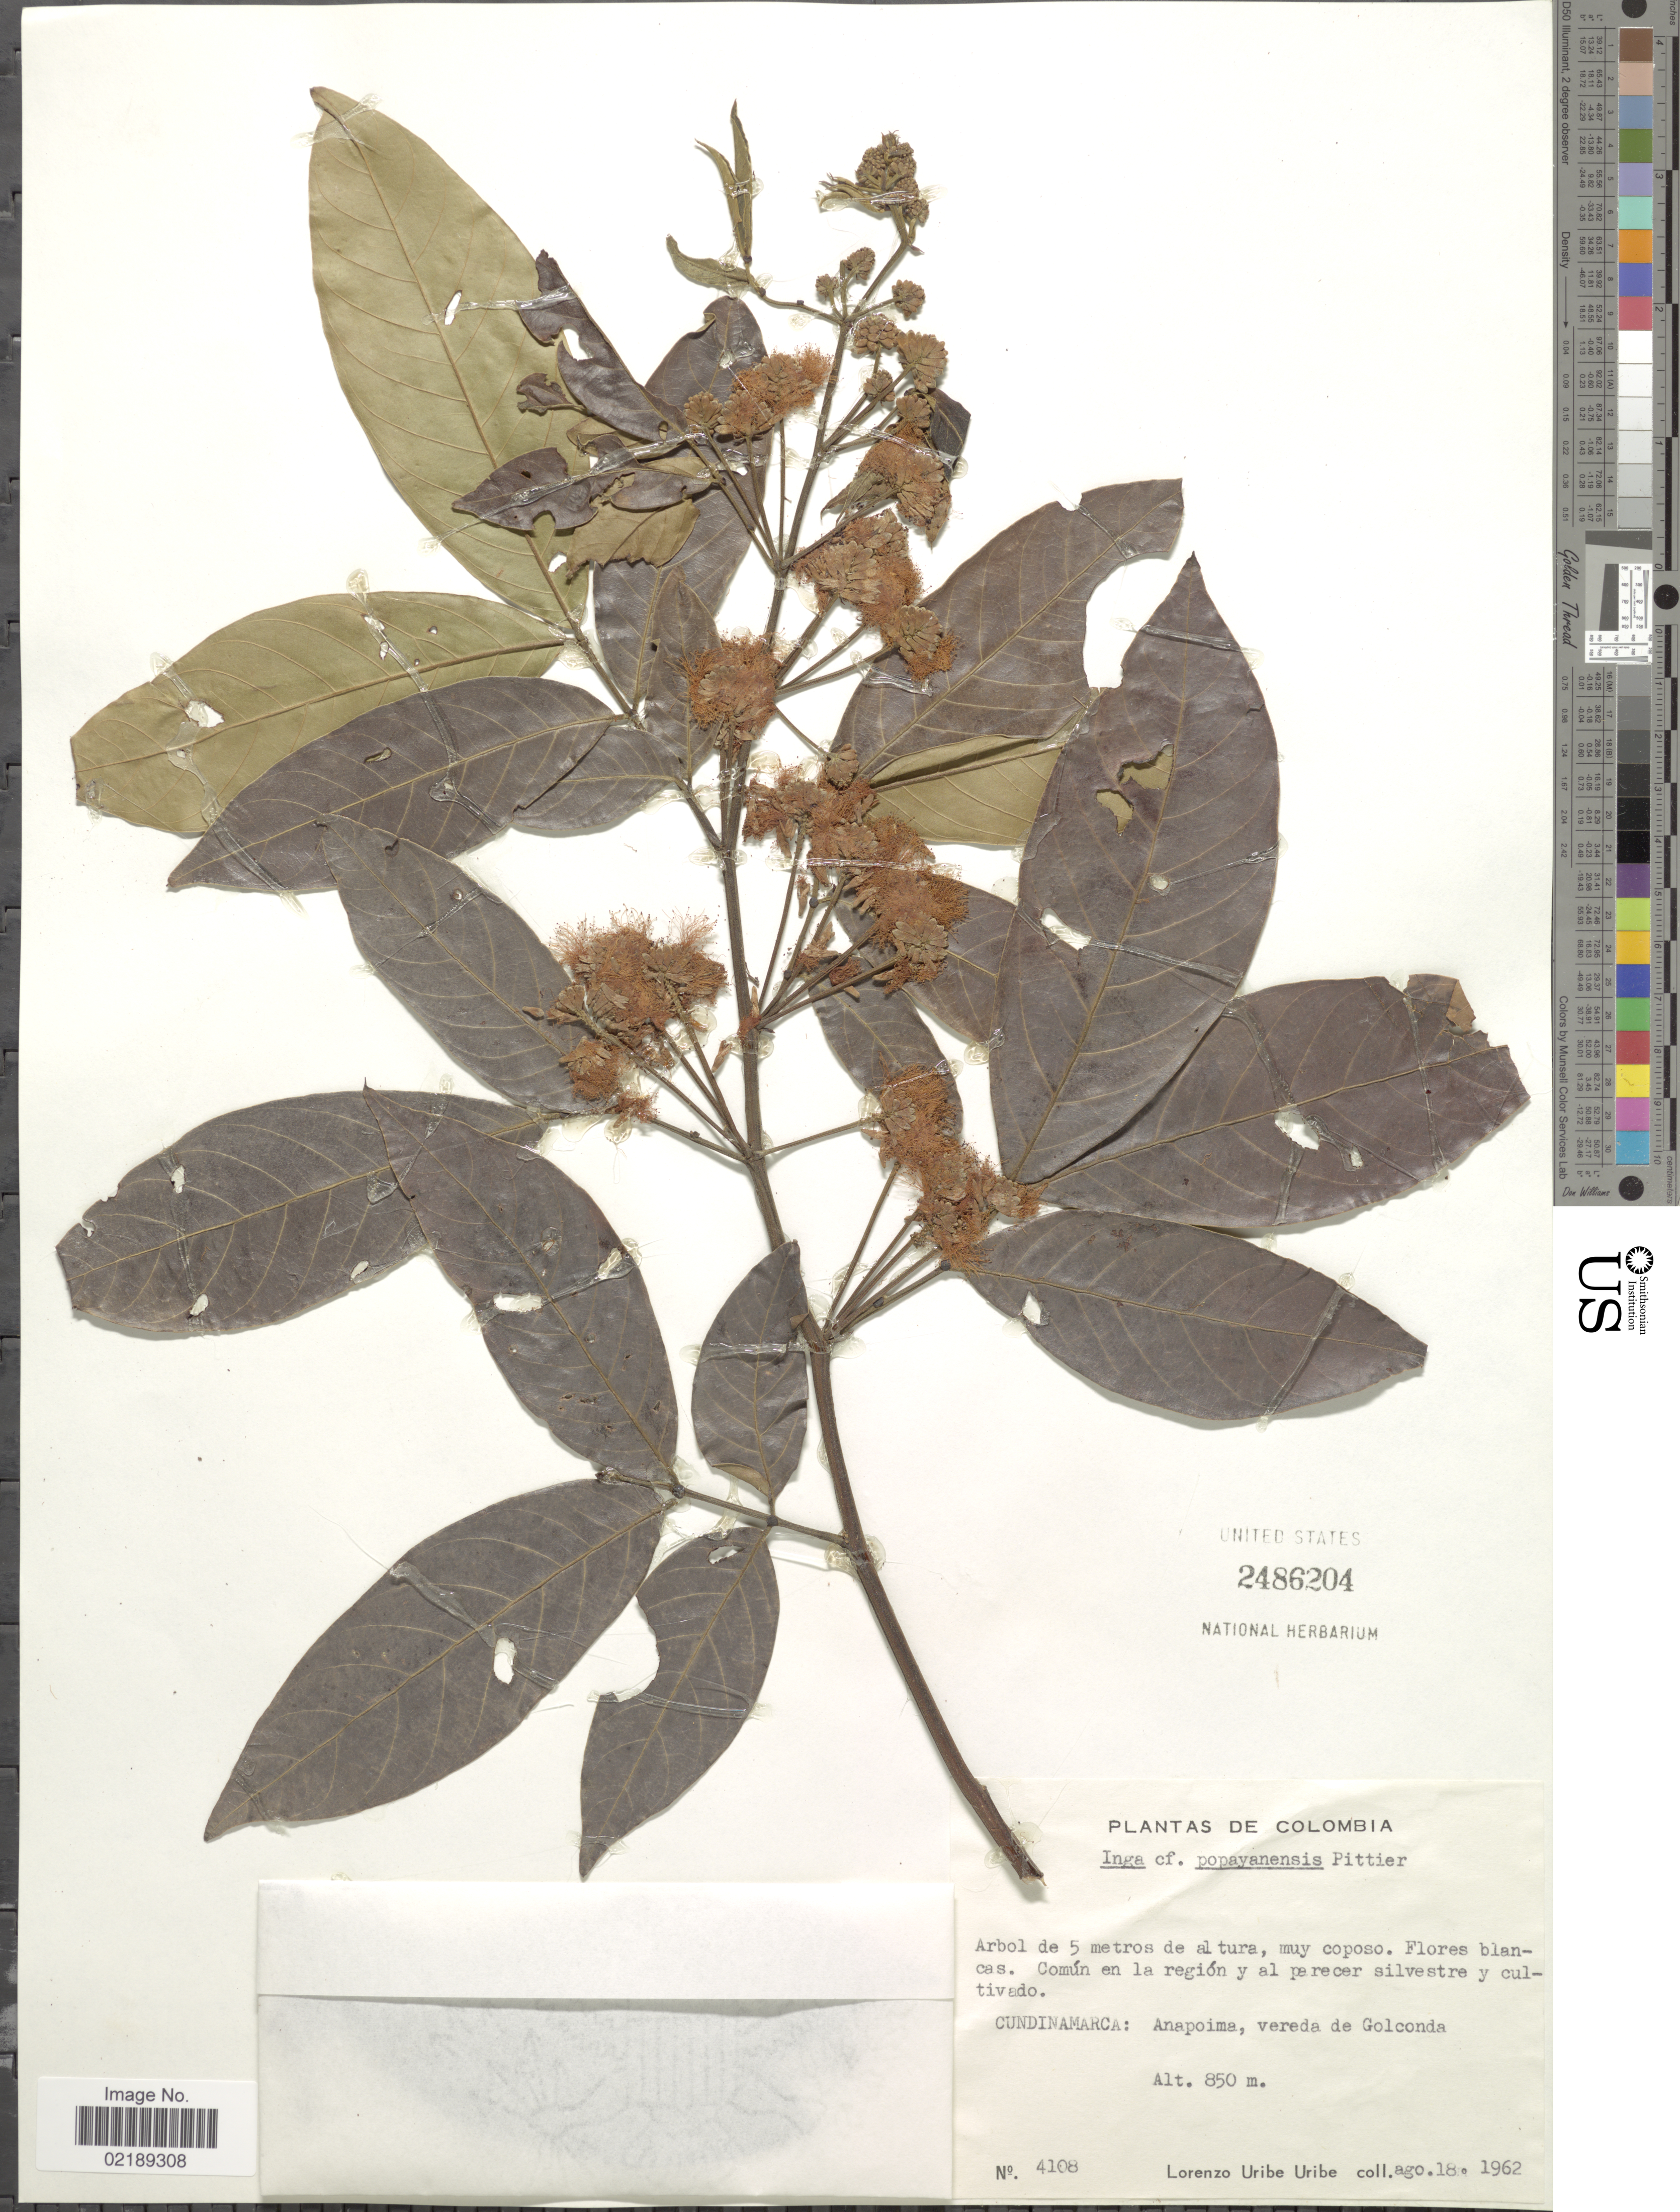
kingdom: Plantae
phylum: Tracheophyta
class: Magnoliopsida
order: Fabales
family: Fabaceae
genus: Inga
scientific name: Inga punctata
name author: Willd.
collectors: L. Uribe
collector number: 4108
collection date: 1962-08-18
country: Colombia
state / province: Cundinamarca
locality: Comun en la region y al parecer silvestre y cultivado, Anapoima, vereda de Golconda.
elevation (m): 850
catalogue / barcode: US 2486204